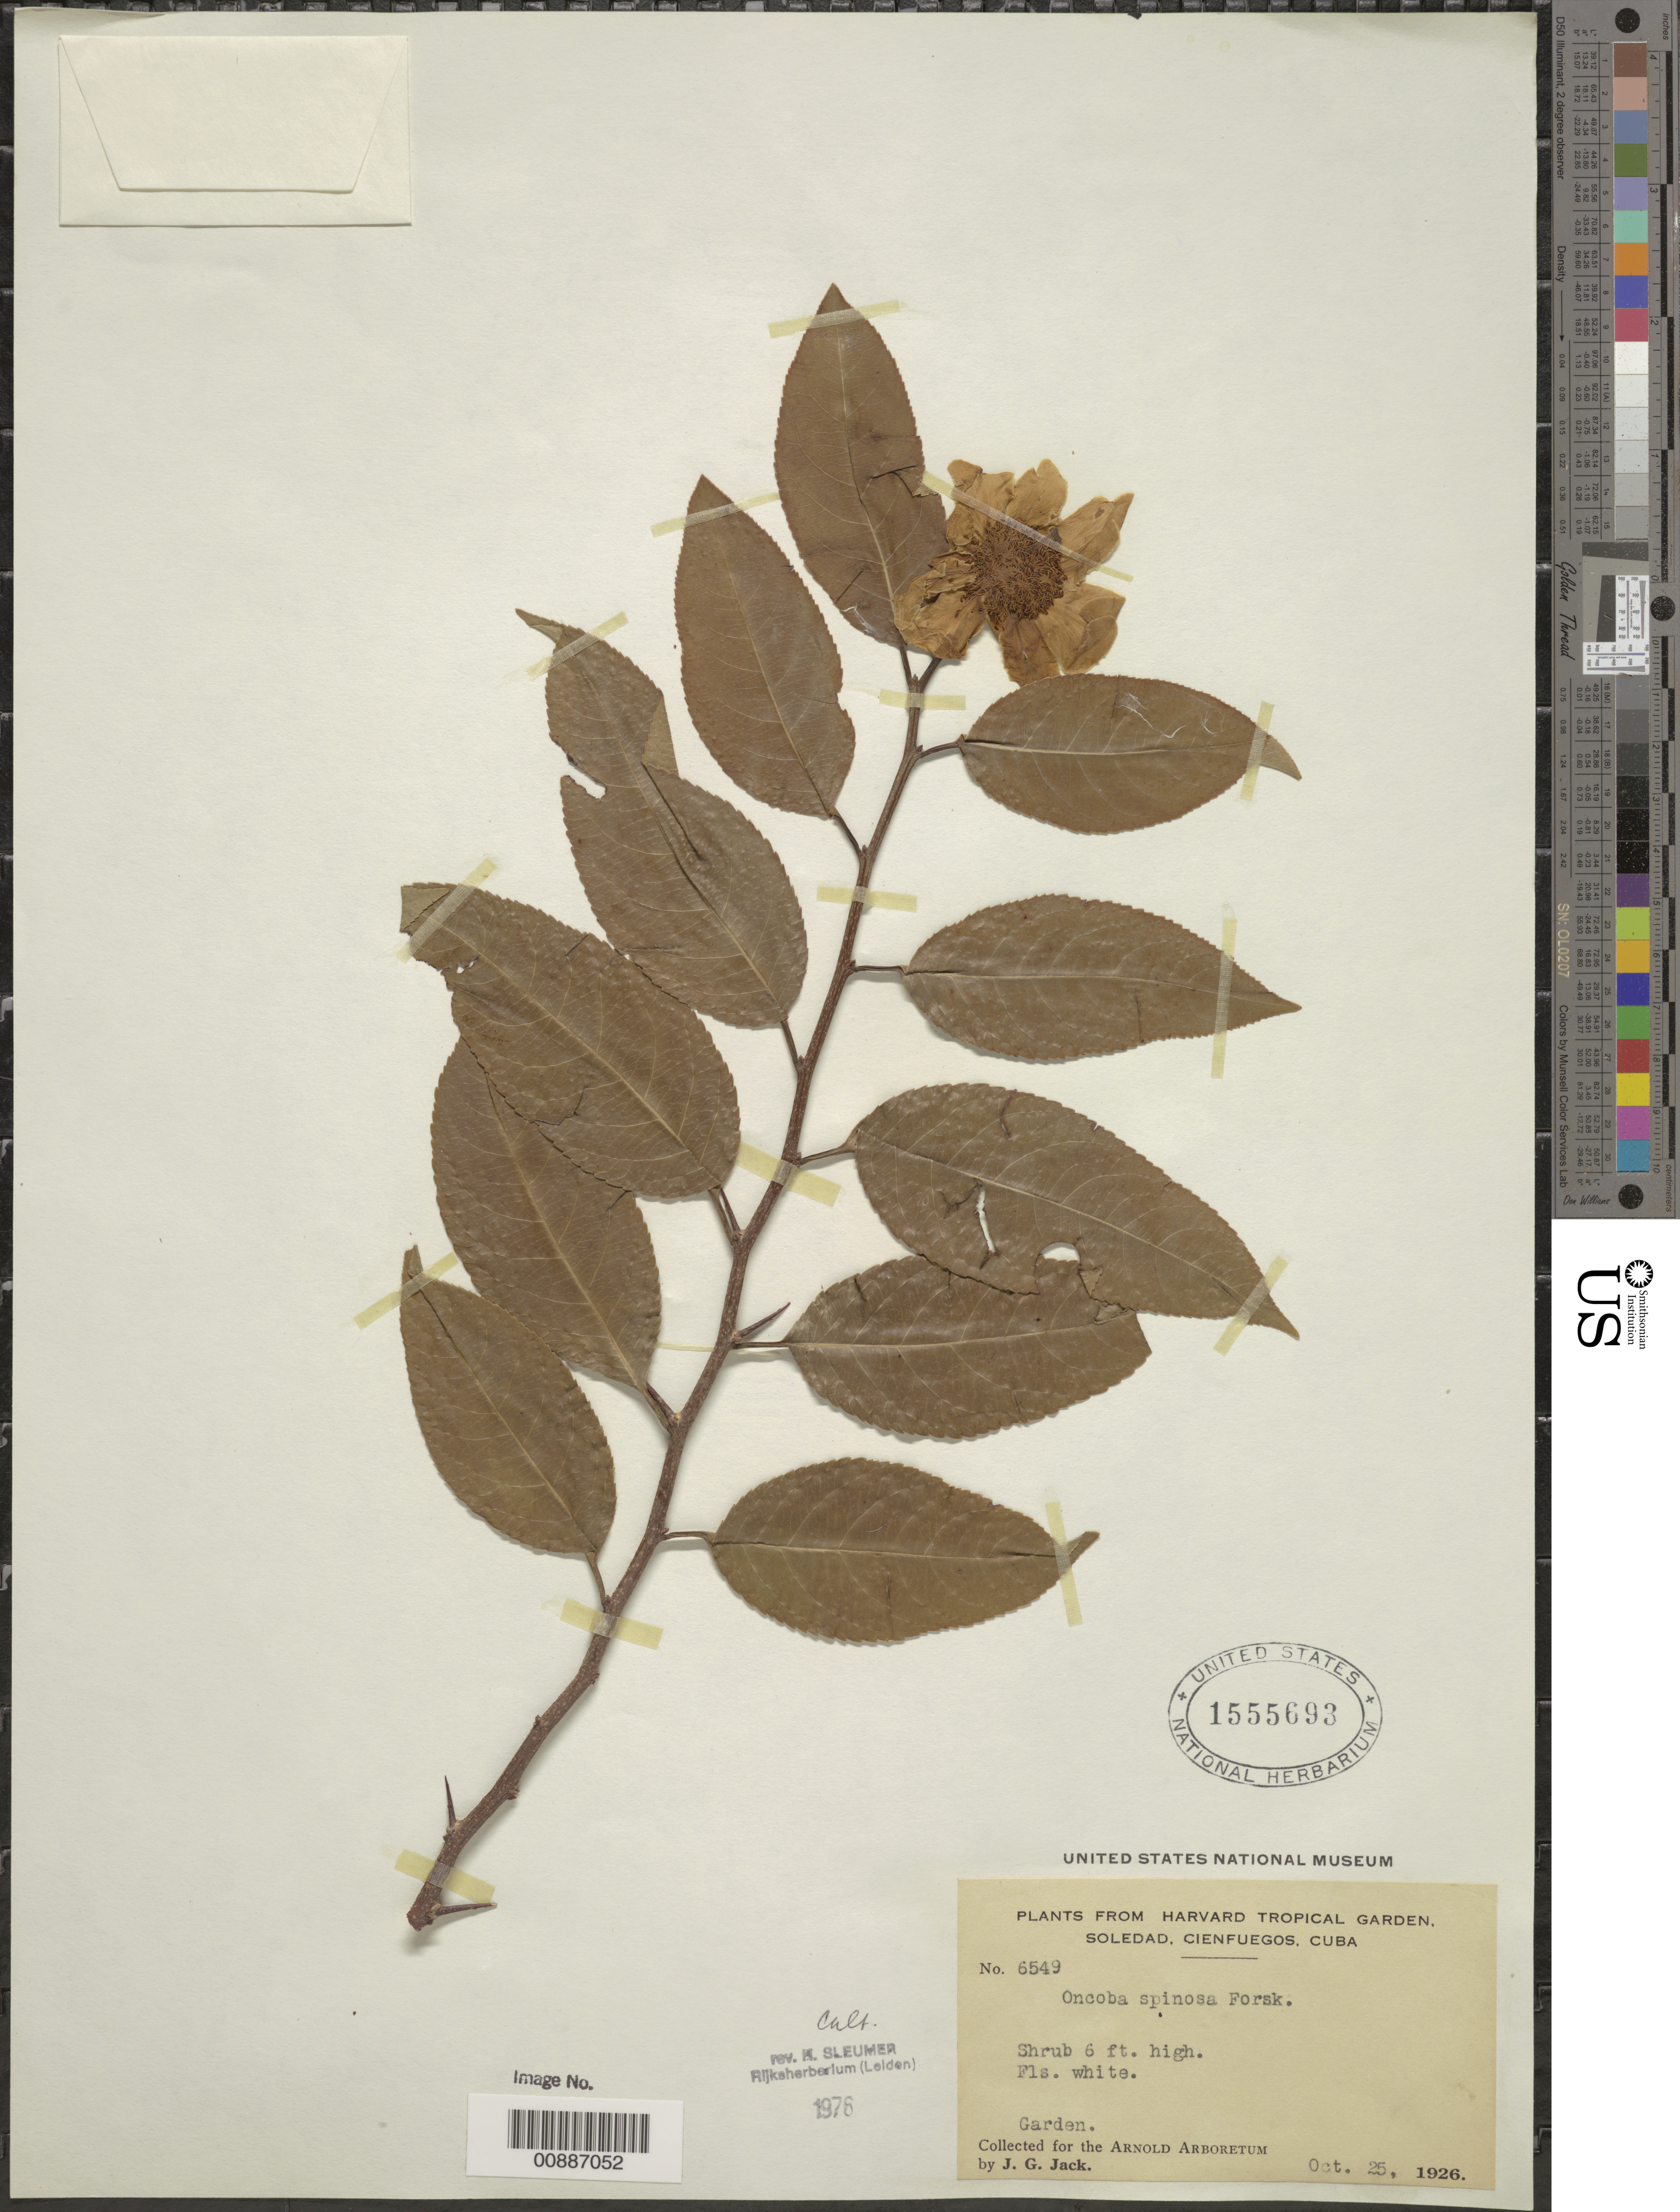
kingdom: Plantae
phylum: Tracheophyta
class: Magnoliopsida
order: Malpighiales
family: Salicaceae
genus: Oncoba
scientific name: Oncoba spinosa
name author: Forssk.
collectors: J. G. Jack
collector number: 6549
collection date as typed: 25 Oct 1926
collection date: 1926-10-25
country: Cuba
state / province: Las Villas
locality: Soledad, Cienfuegos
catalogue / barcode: US 1555693